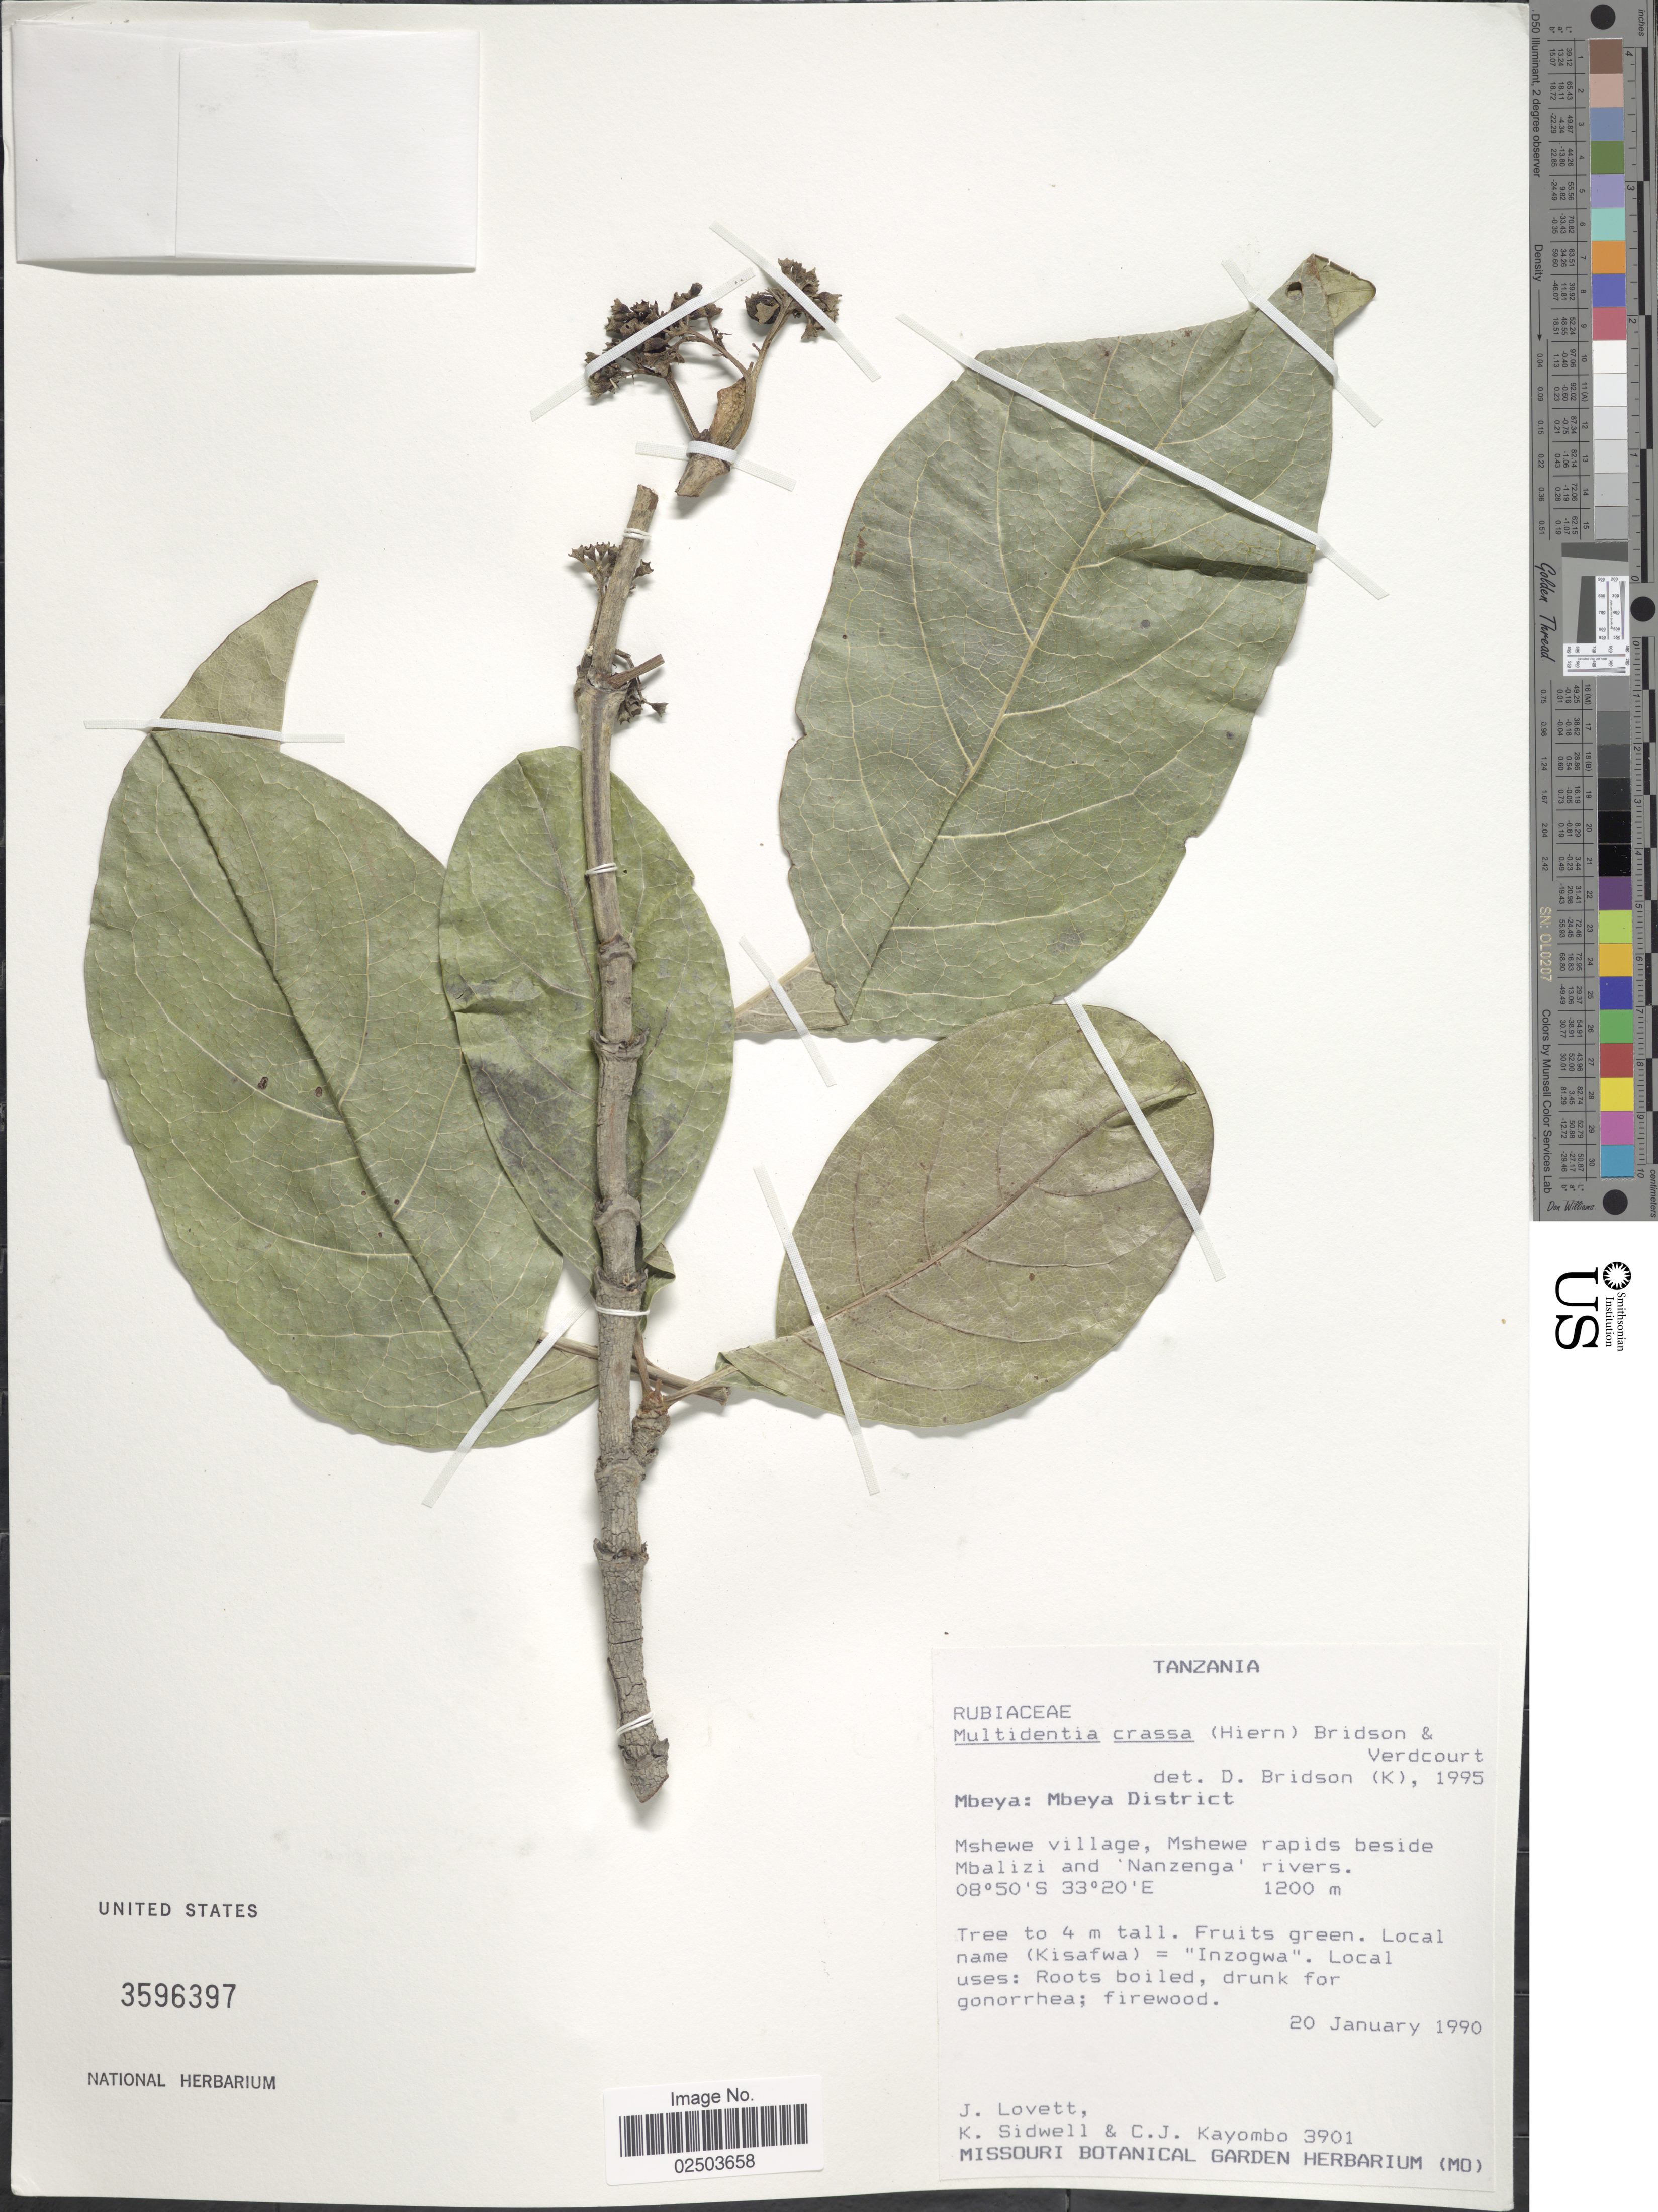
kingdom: Plantae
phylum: Tracheophyta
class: Magnoliopsida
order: Gentianales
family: Rubiaceae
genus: Multidentia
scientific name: Multidentia crassa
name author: (Hiern) Bridson & Verdcourt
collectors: J. Lovett, K. Sidwell & C. Kayombo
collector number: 3901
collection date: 1990-01-20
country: Tanzania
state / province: Mbeya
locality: Mbeya District. Mshewe village, Mshewe rapids beside Mbalizi and 'Nanzenga' rivers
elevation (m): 1200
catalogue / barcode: US 3596397